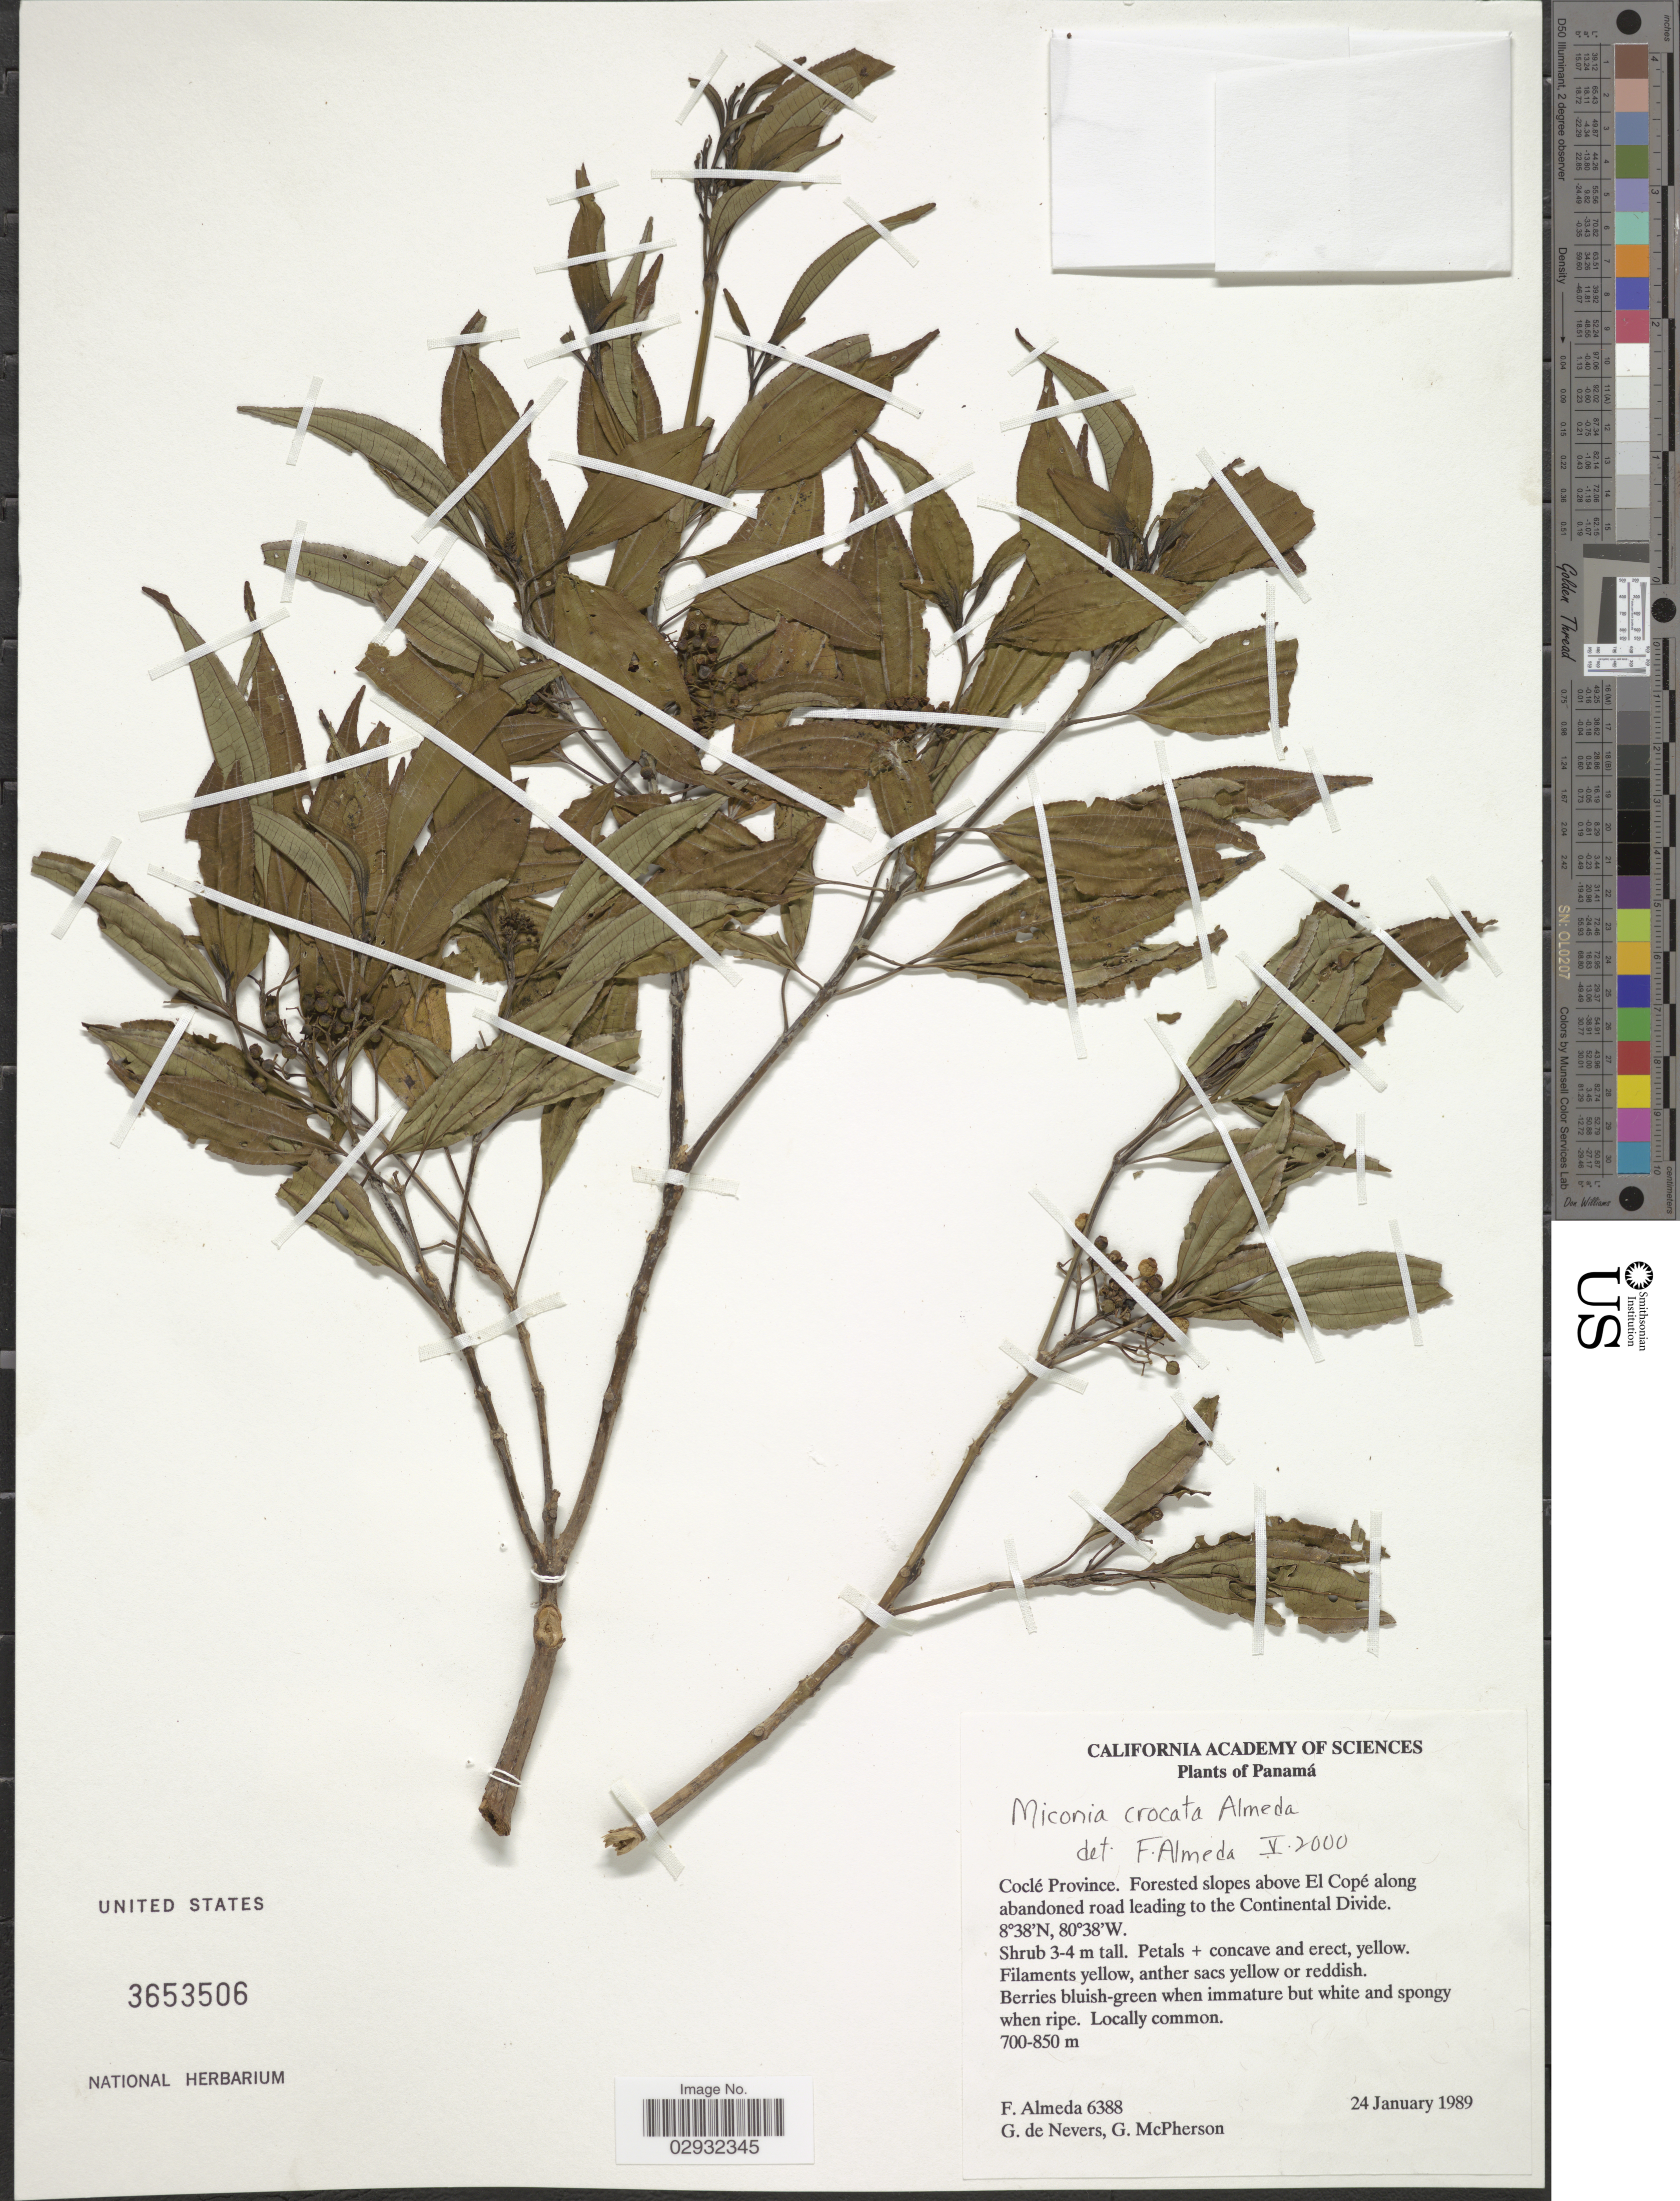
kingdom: Plantae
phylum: Tracheophyta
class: Magnoliopsida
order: Myrtales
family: Melastomataceae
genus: Miconia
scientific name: Miconia crocata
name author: Almeda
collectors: F. Almeda, G. Nevers & G. McPherson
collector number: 6388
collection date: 1989-01-24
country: Panama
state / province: Coclé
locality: Forested slopes above El Copé along abandoned road leading to the Continental Divide.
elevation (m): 700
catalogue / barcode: US 3653506